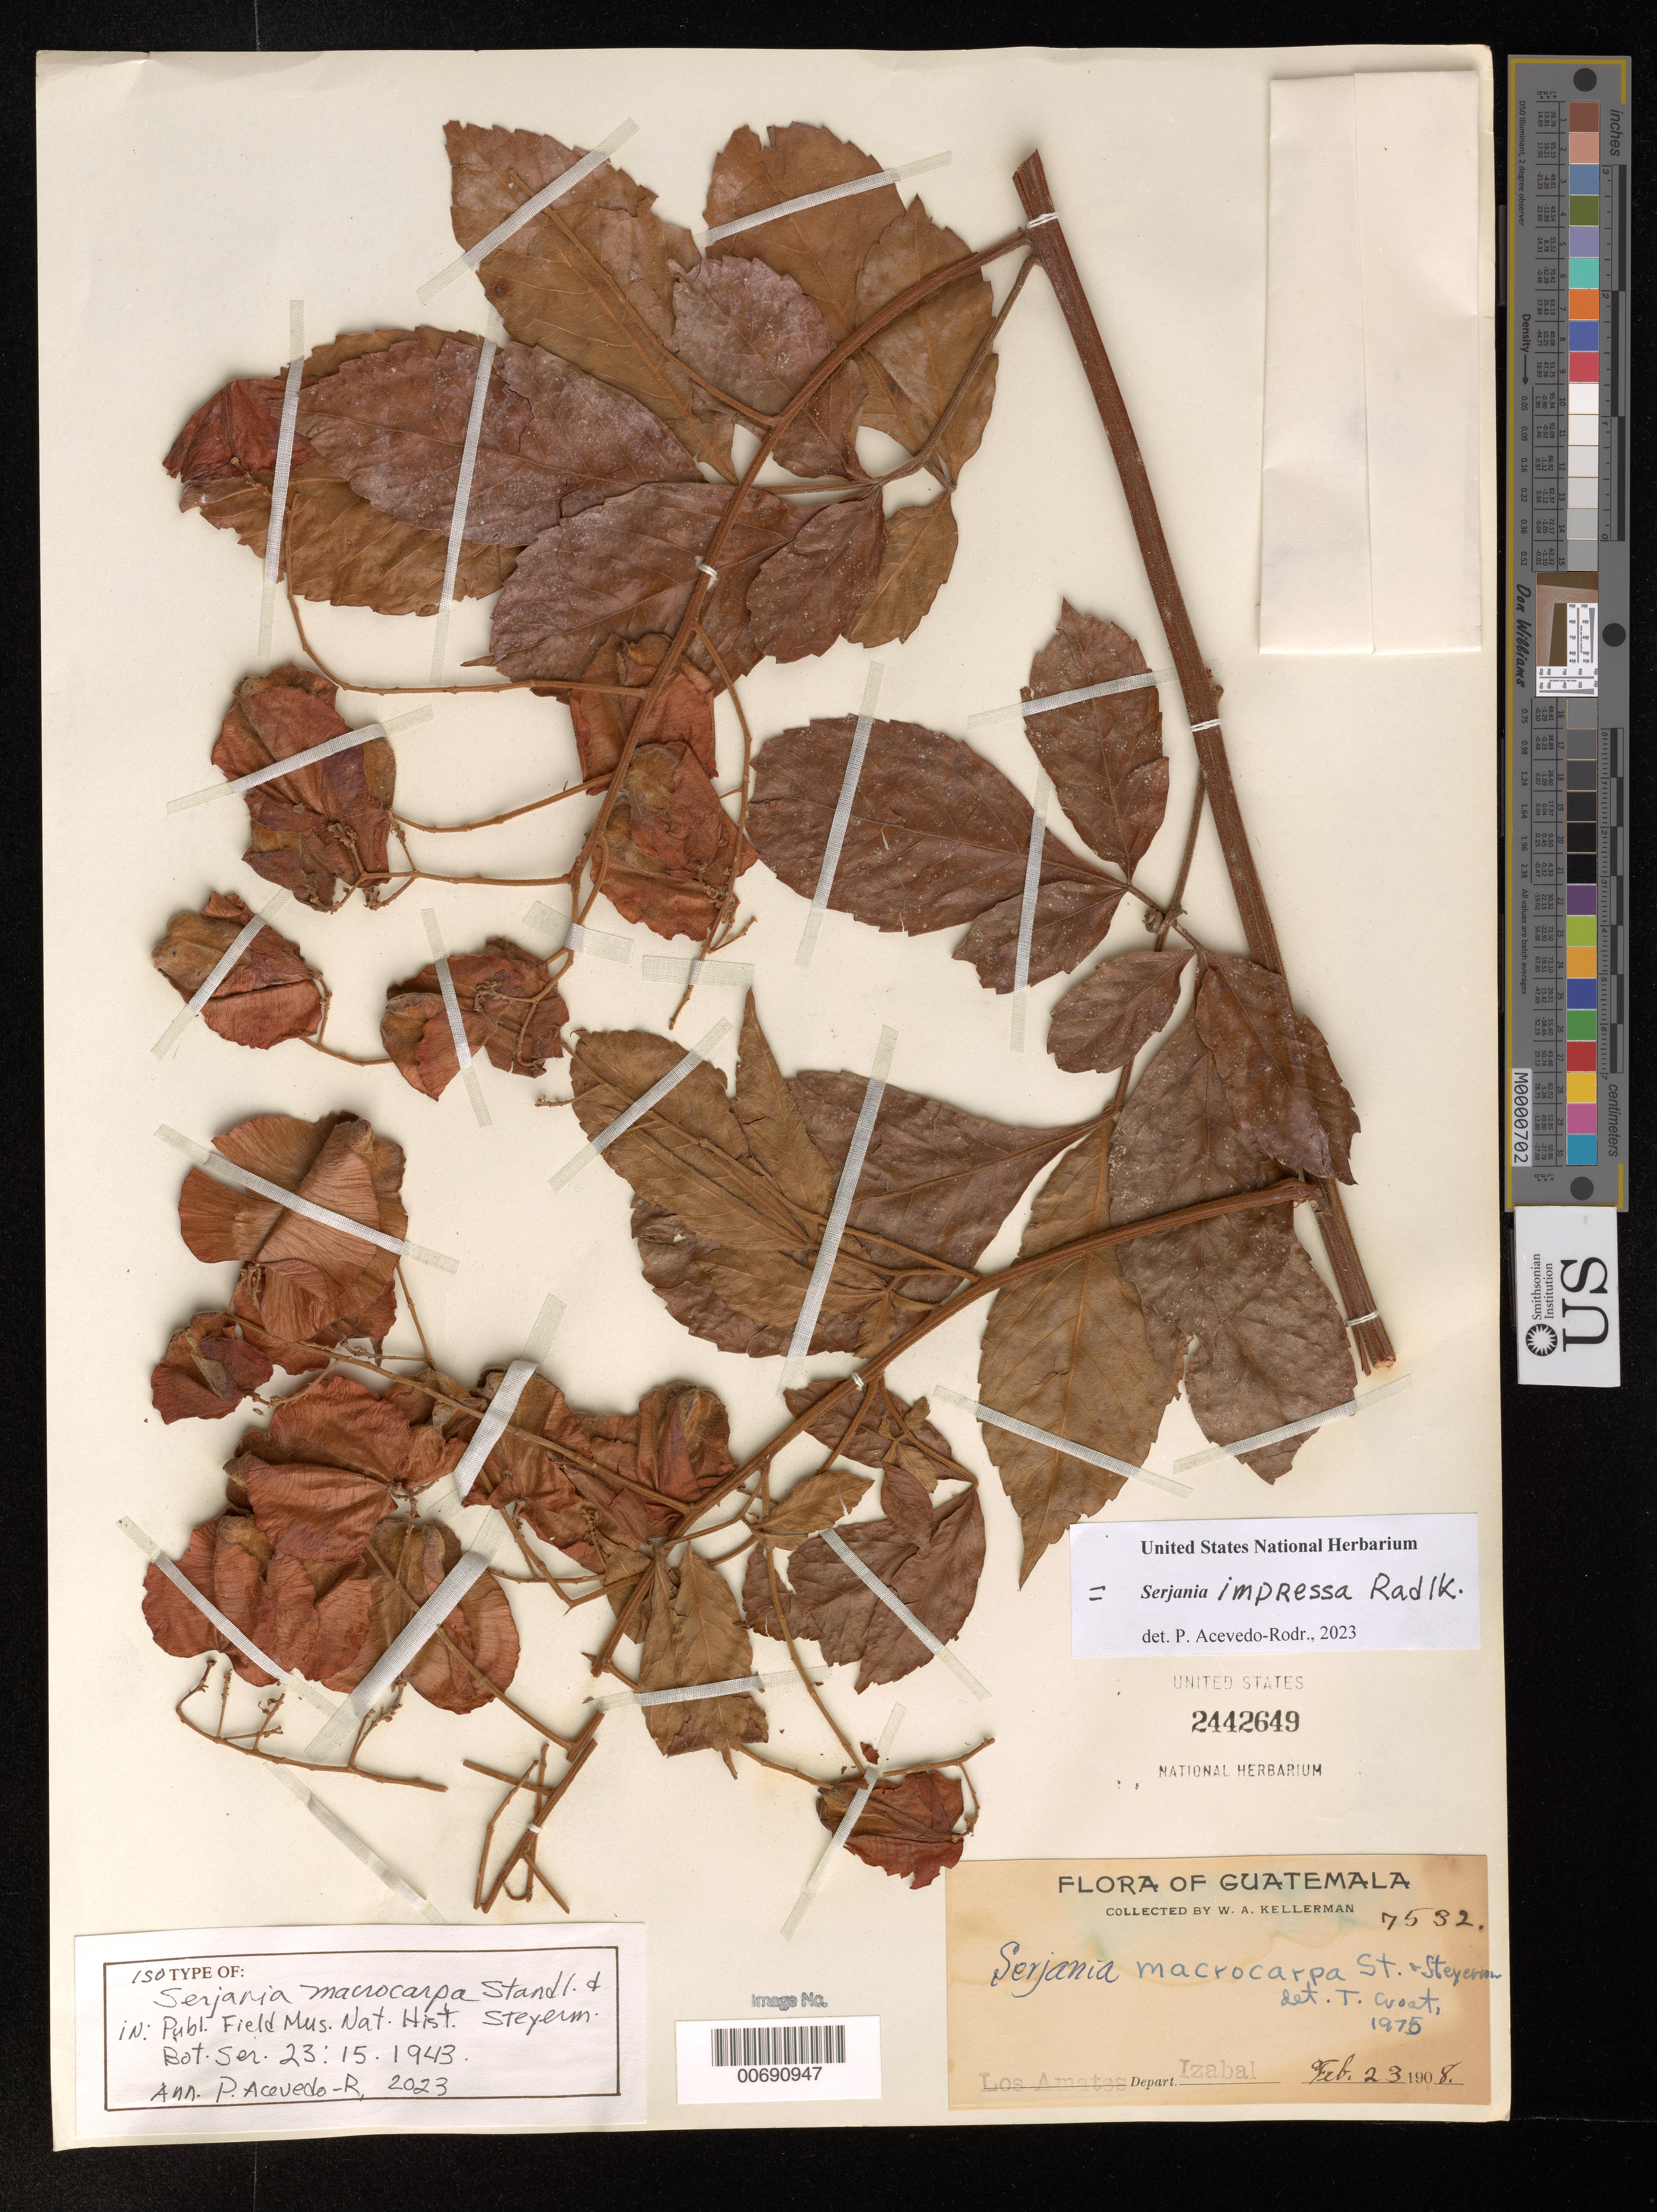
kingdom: Plantae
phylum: Tracheophyta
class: Magnoliopsida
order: Sapindales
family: Sapindaceae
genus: Serjania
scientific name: Serjania macrocarpa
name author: Standl. & Steyerm.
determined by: Acevedo-Rodríguez, P., (BOT), Smithsonian Institution - National Museum of Natural History (UNITED STATES)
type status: Isotype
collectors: W. A. Kellerman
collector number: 7532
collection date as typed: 23 Feb 1908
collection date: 1908-02-23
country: Guatemala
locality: Dept. Izabal: Los Amatos.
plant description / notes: = Serjania impressa Radlk.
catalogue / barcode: US 2442649